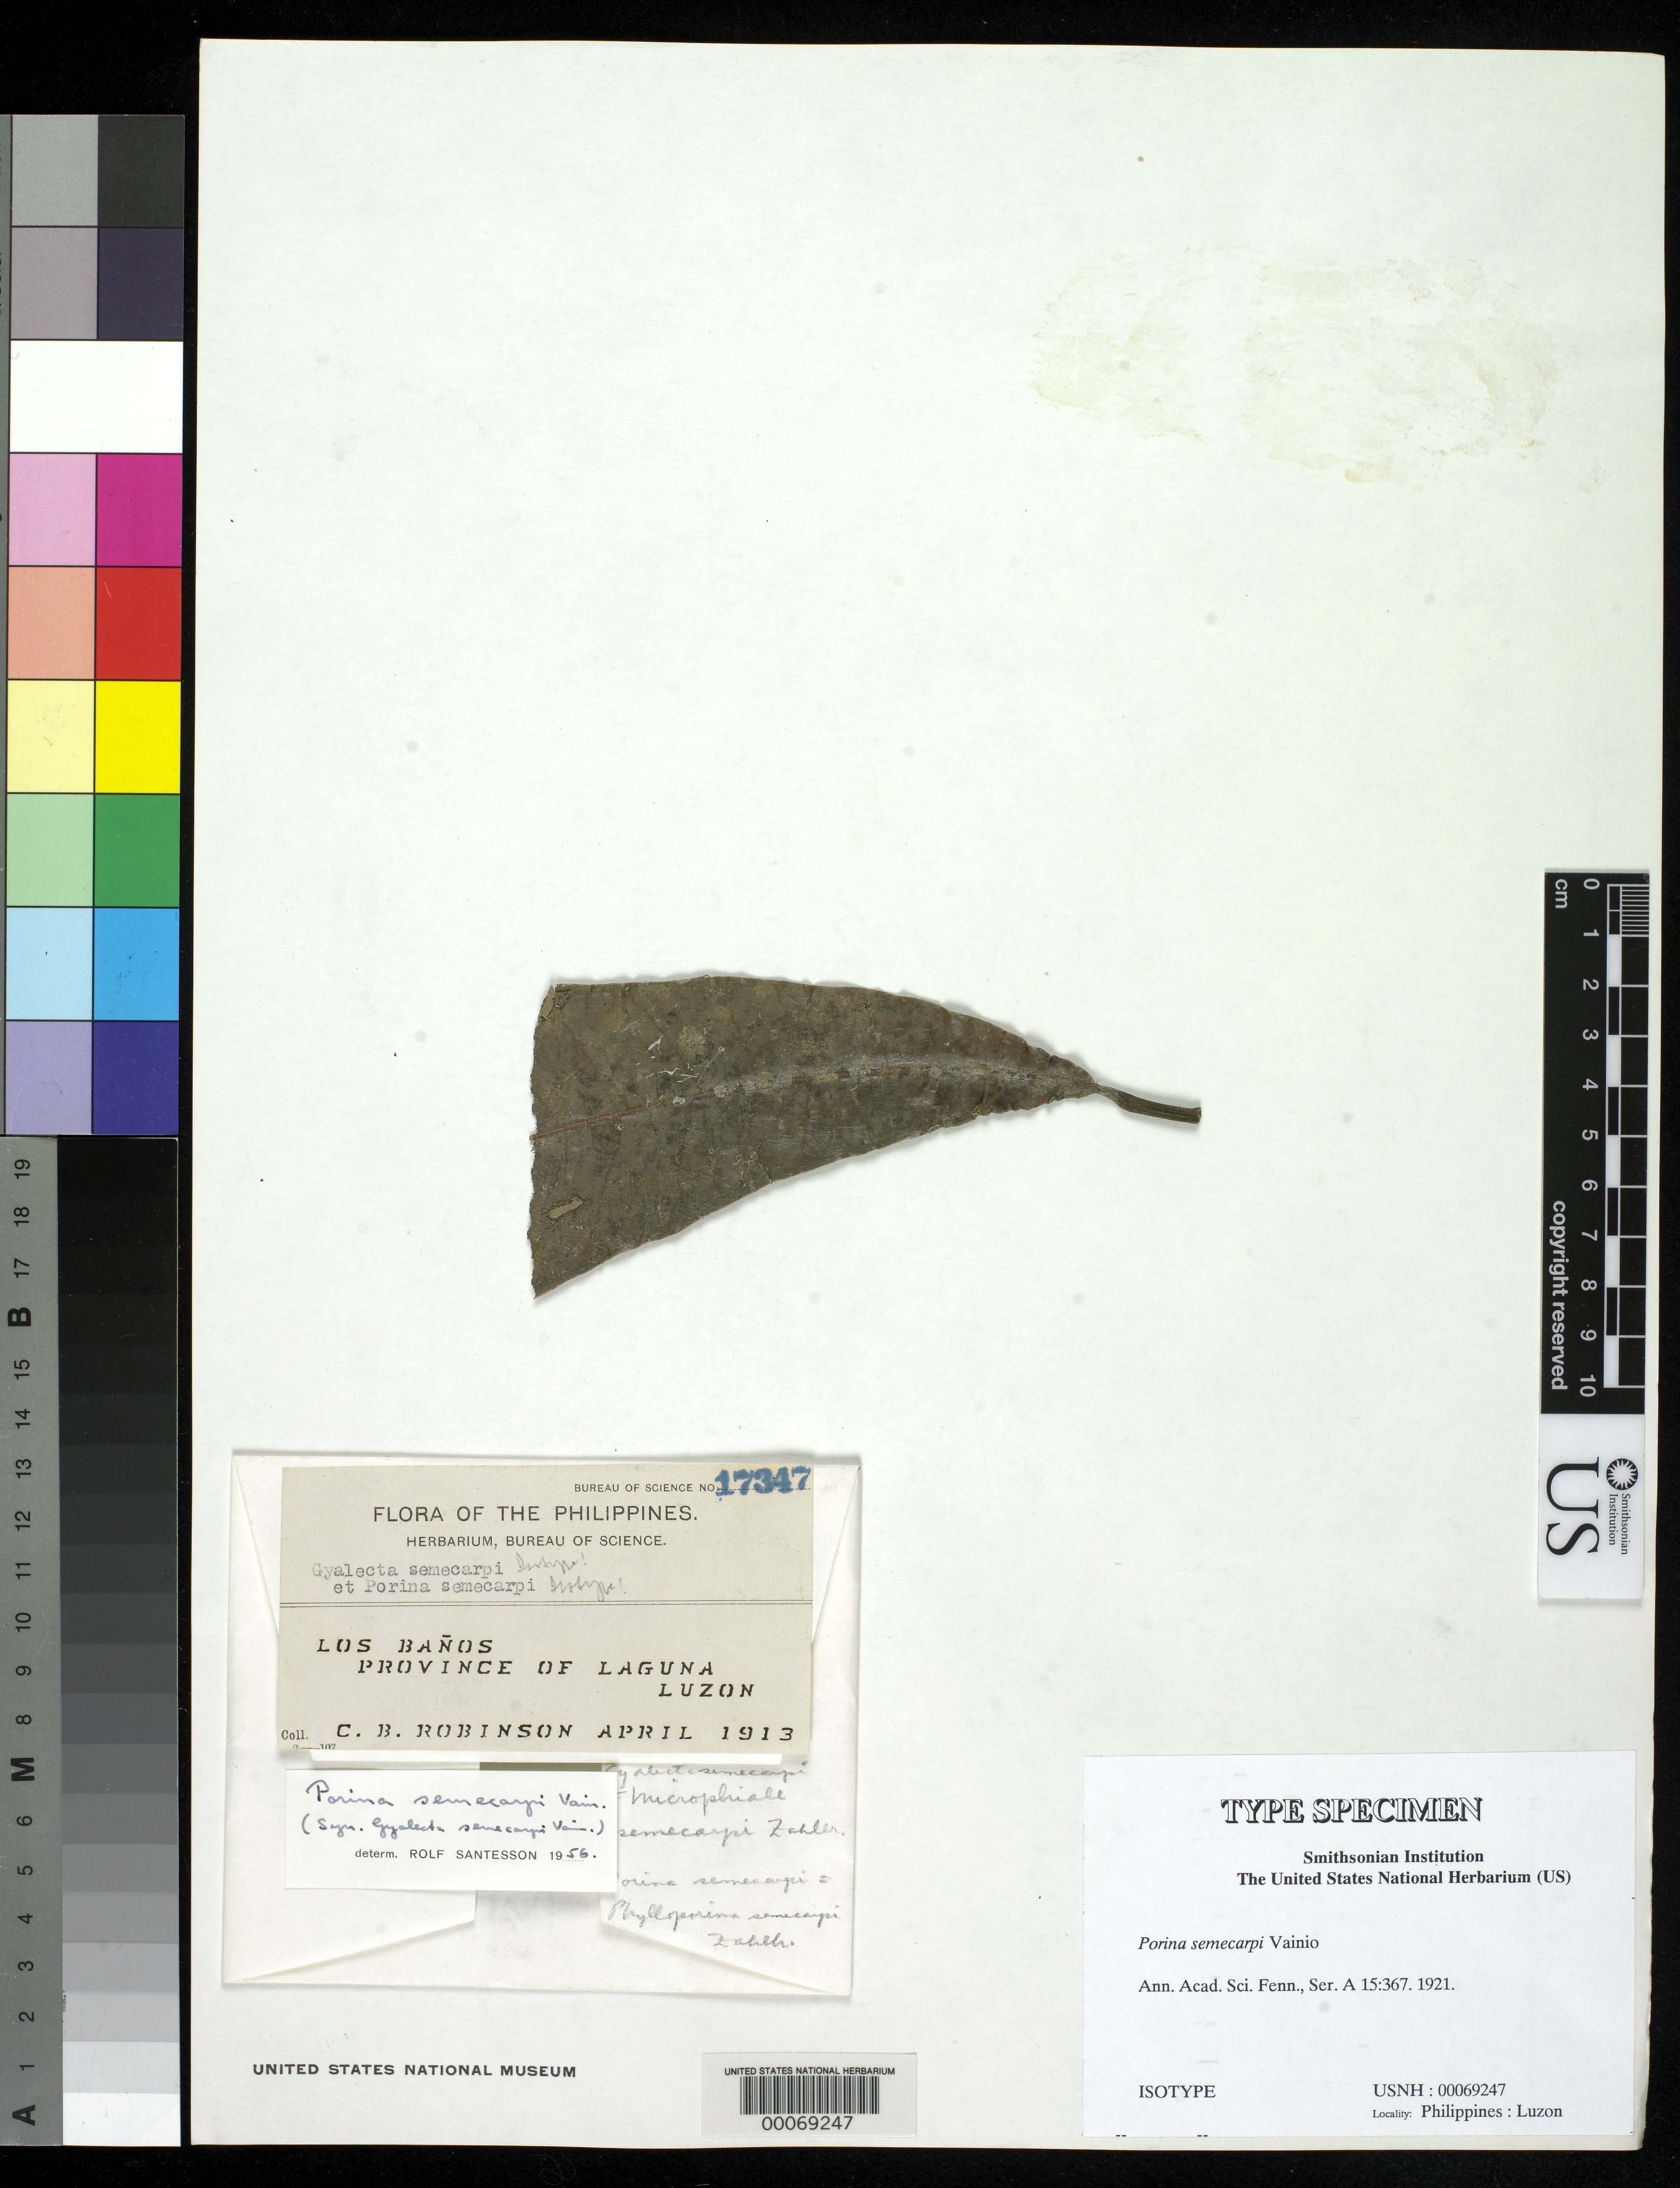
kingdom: Fungi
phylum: Ascomycota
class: Lecanoromycetes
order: Ostropales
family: Porinaceae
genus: Porina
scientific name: Porina semecarpi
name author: Vain.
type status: Isotype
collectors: C. Robinson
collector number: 17347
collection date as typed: Apr 1913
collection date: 1913-04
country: Philippines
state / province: Calabarzon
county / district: Laguna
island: Luzon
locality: Los Banos.